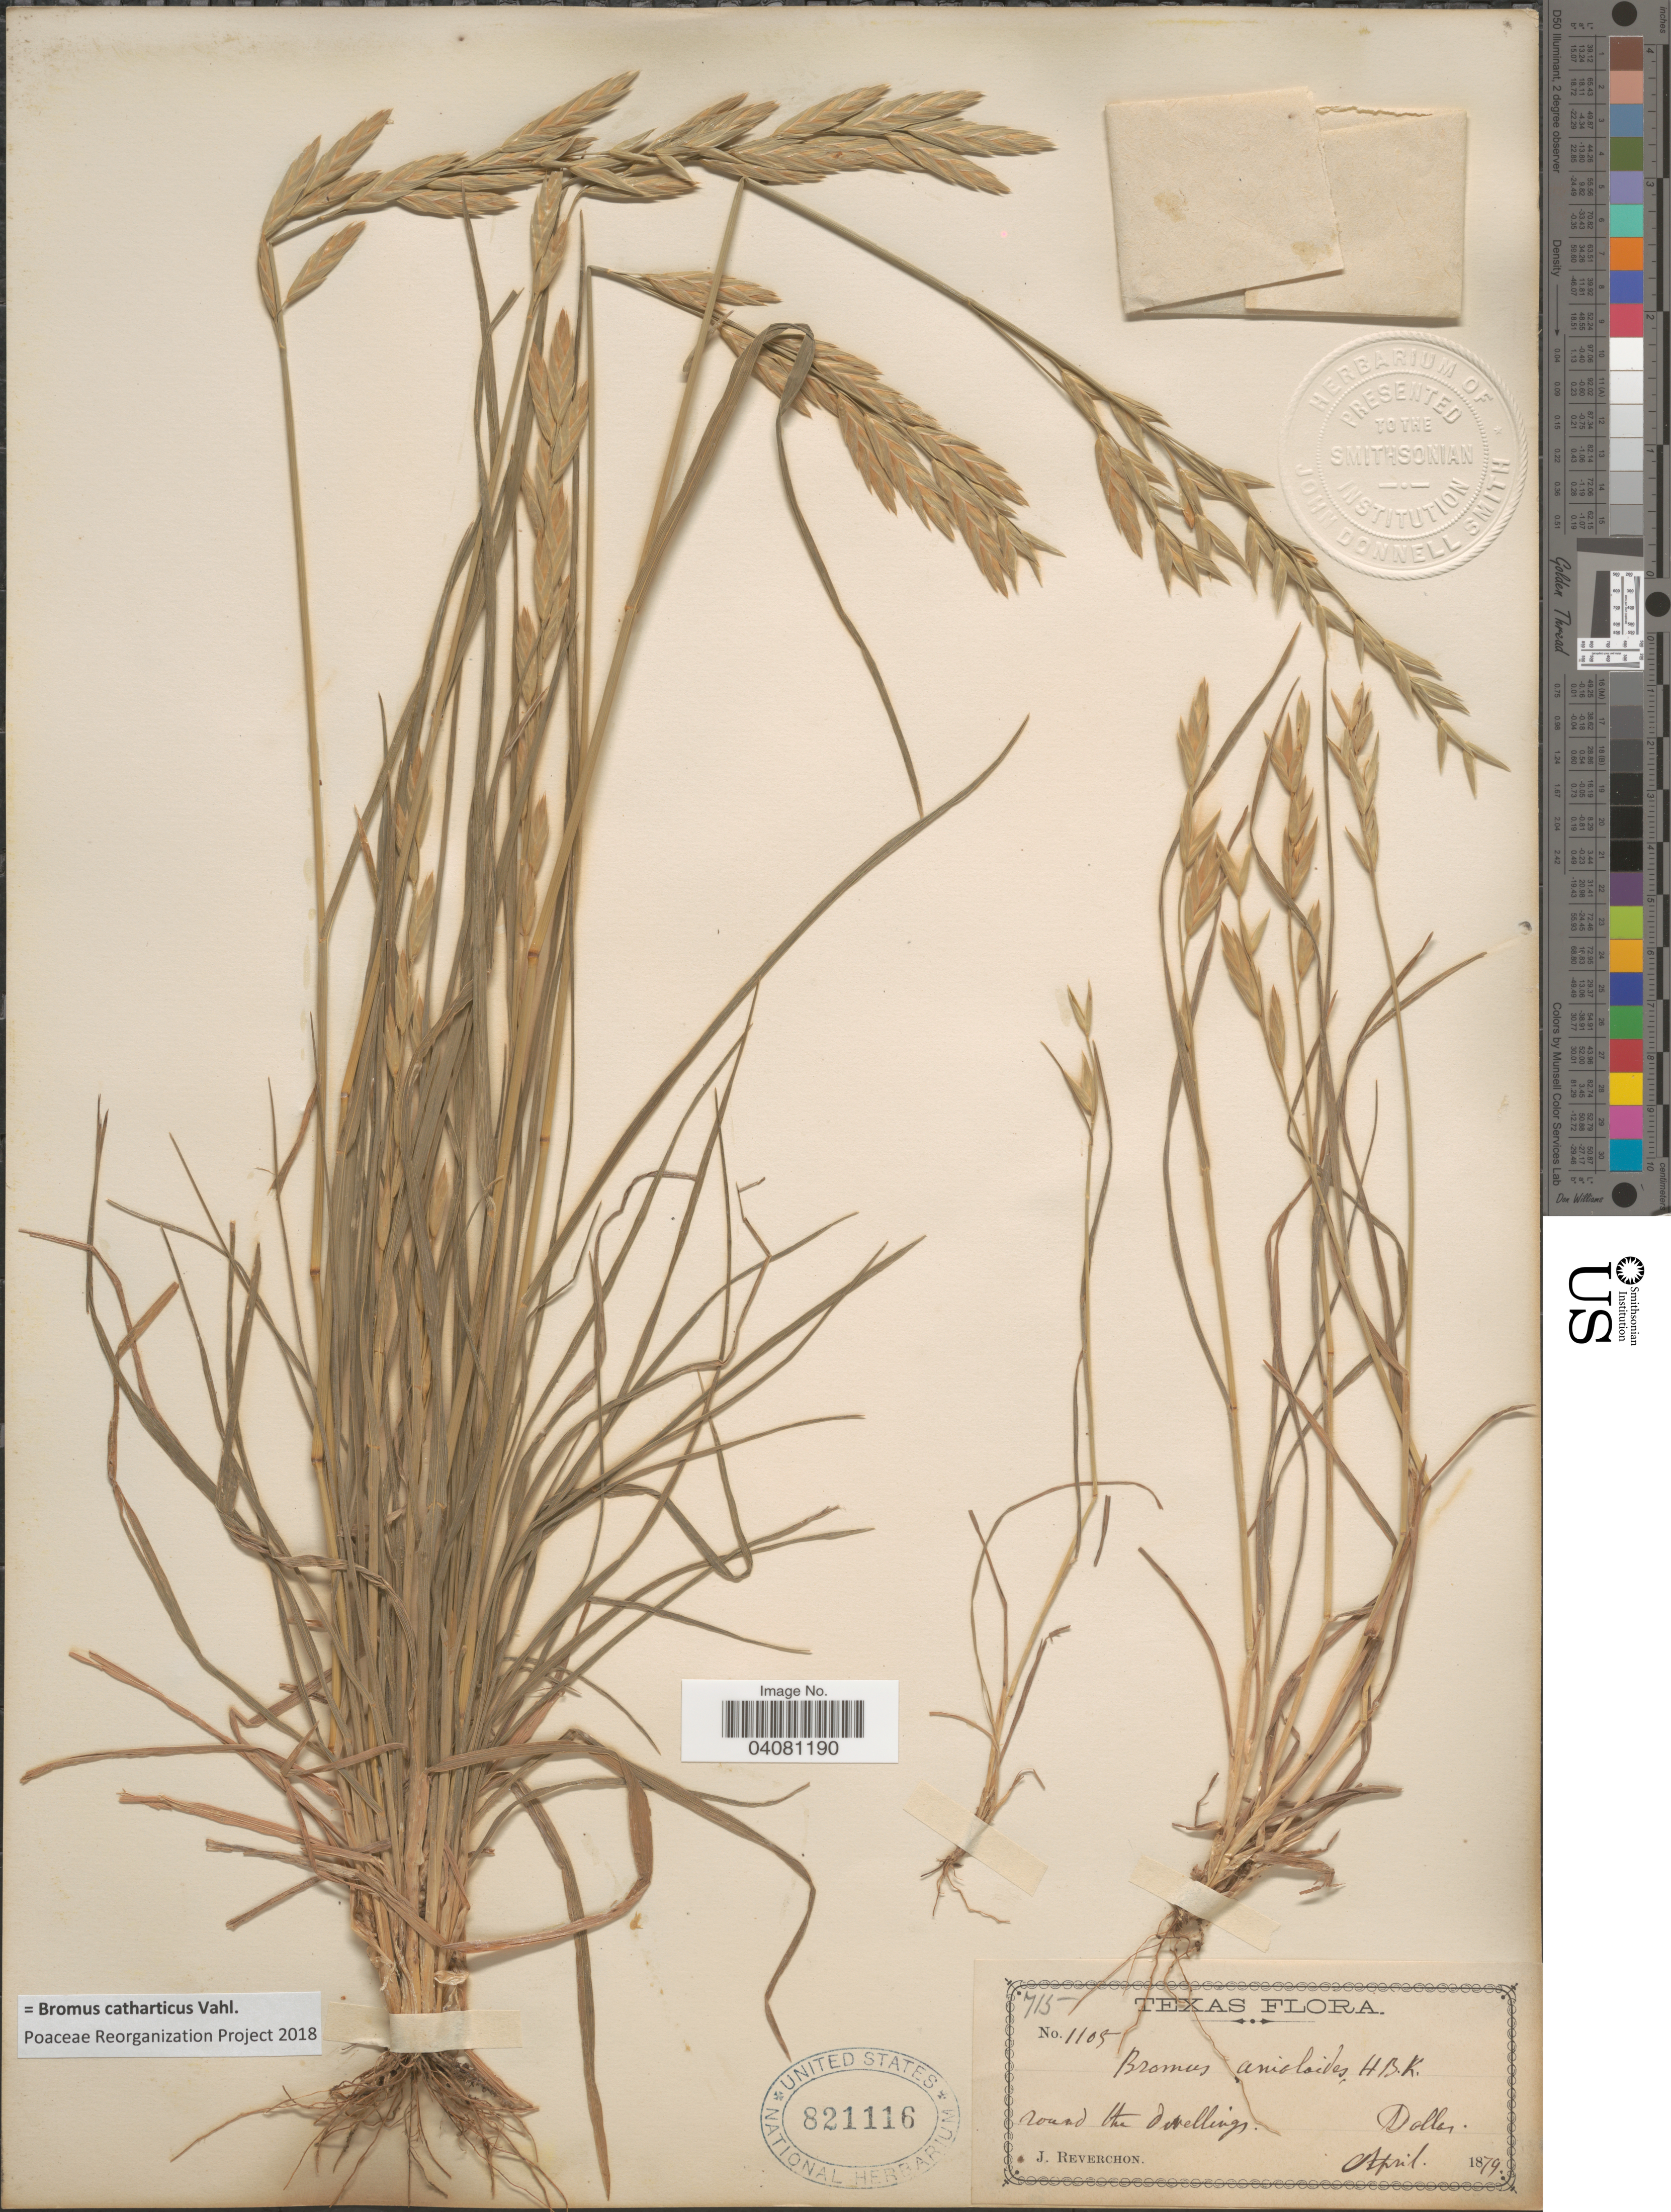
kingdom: Plantae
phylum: Tracheophyta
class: Liliopsida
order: Poales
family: Poaceae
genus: Bromus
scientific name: Bromus catharticus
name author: Vahl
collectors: J. Reverchon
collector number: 1105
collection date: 1879-04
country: United States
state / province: Texas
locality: Dallas.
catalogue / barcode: US 821116